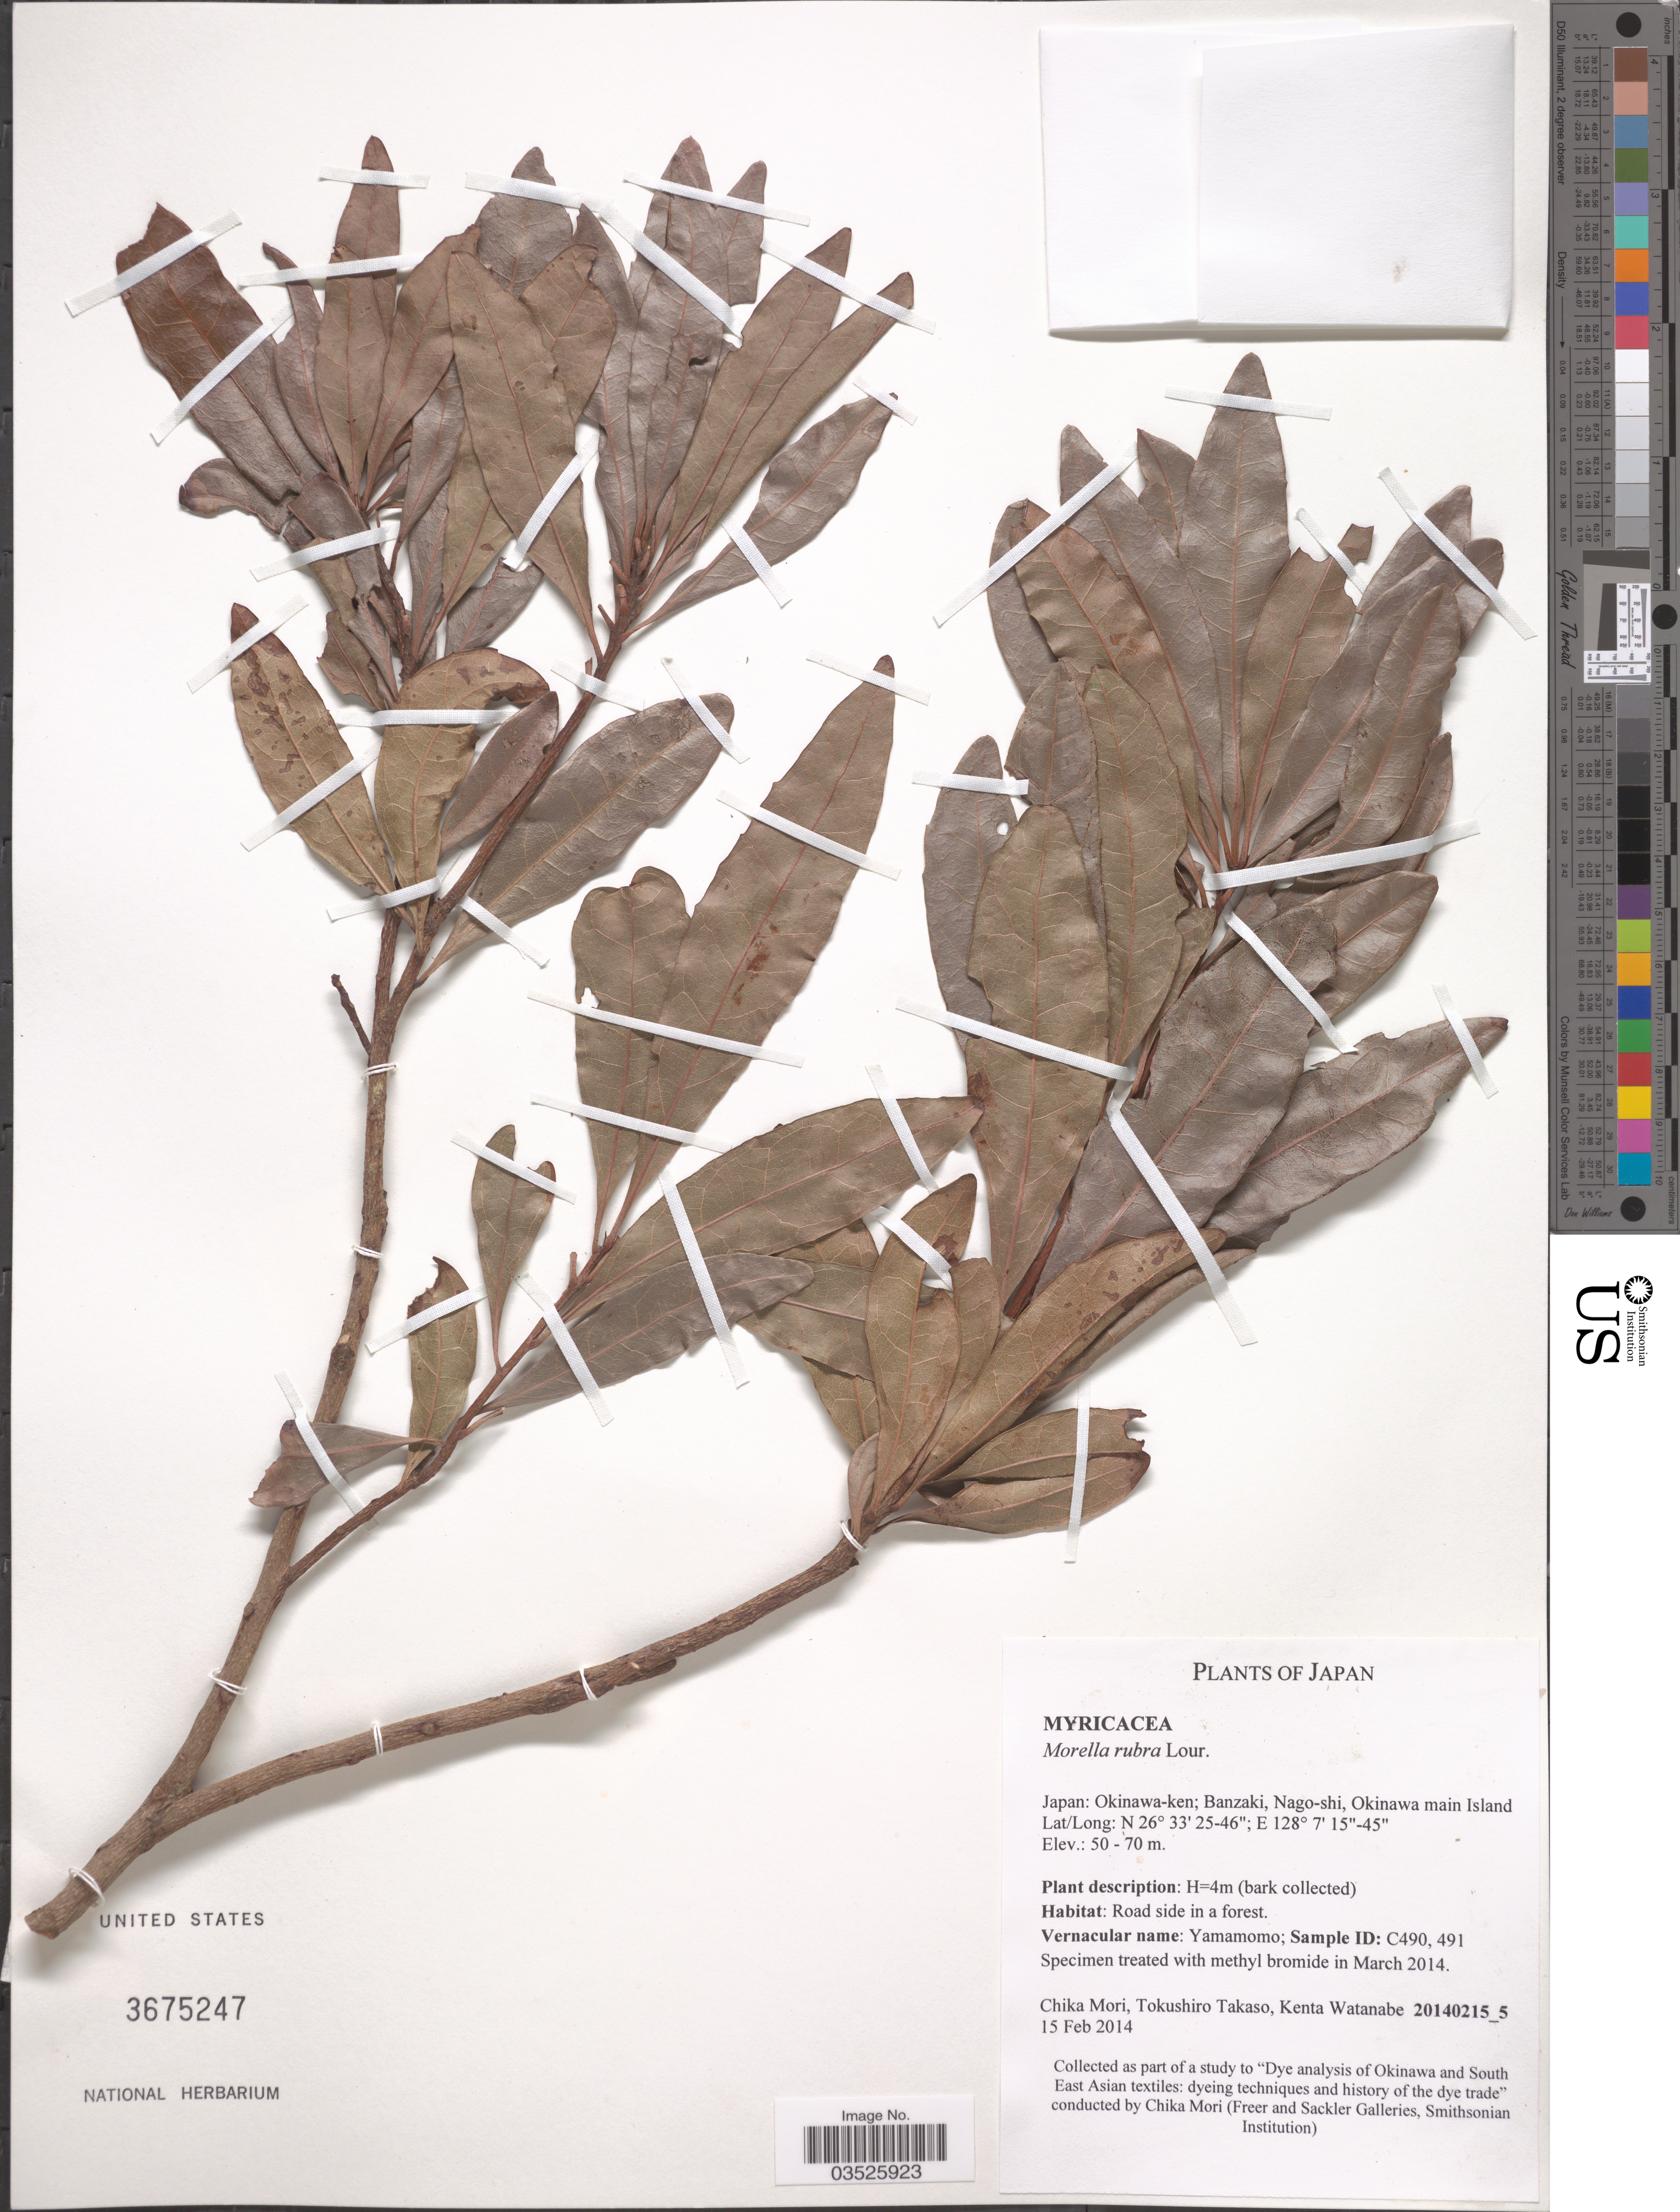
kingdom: Plantae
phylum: Tracheophyta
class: Magnoliopsida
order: Fagales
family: Myricaceae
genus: Morella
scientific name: Morella rubra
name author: Lour.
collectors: C. Mori, T. Takaso & K. Watanabe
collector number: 20140215_5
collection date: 2014-02-15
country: Japan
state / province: Okinawa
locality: Okinawa-ken; Banzaki, Nago-shi, Okinawa main Island.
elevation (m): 50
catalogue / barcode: US 3675247